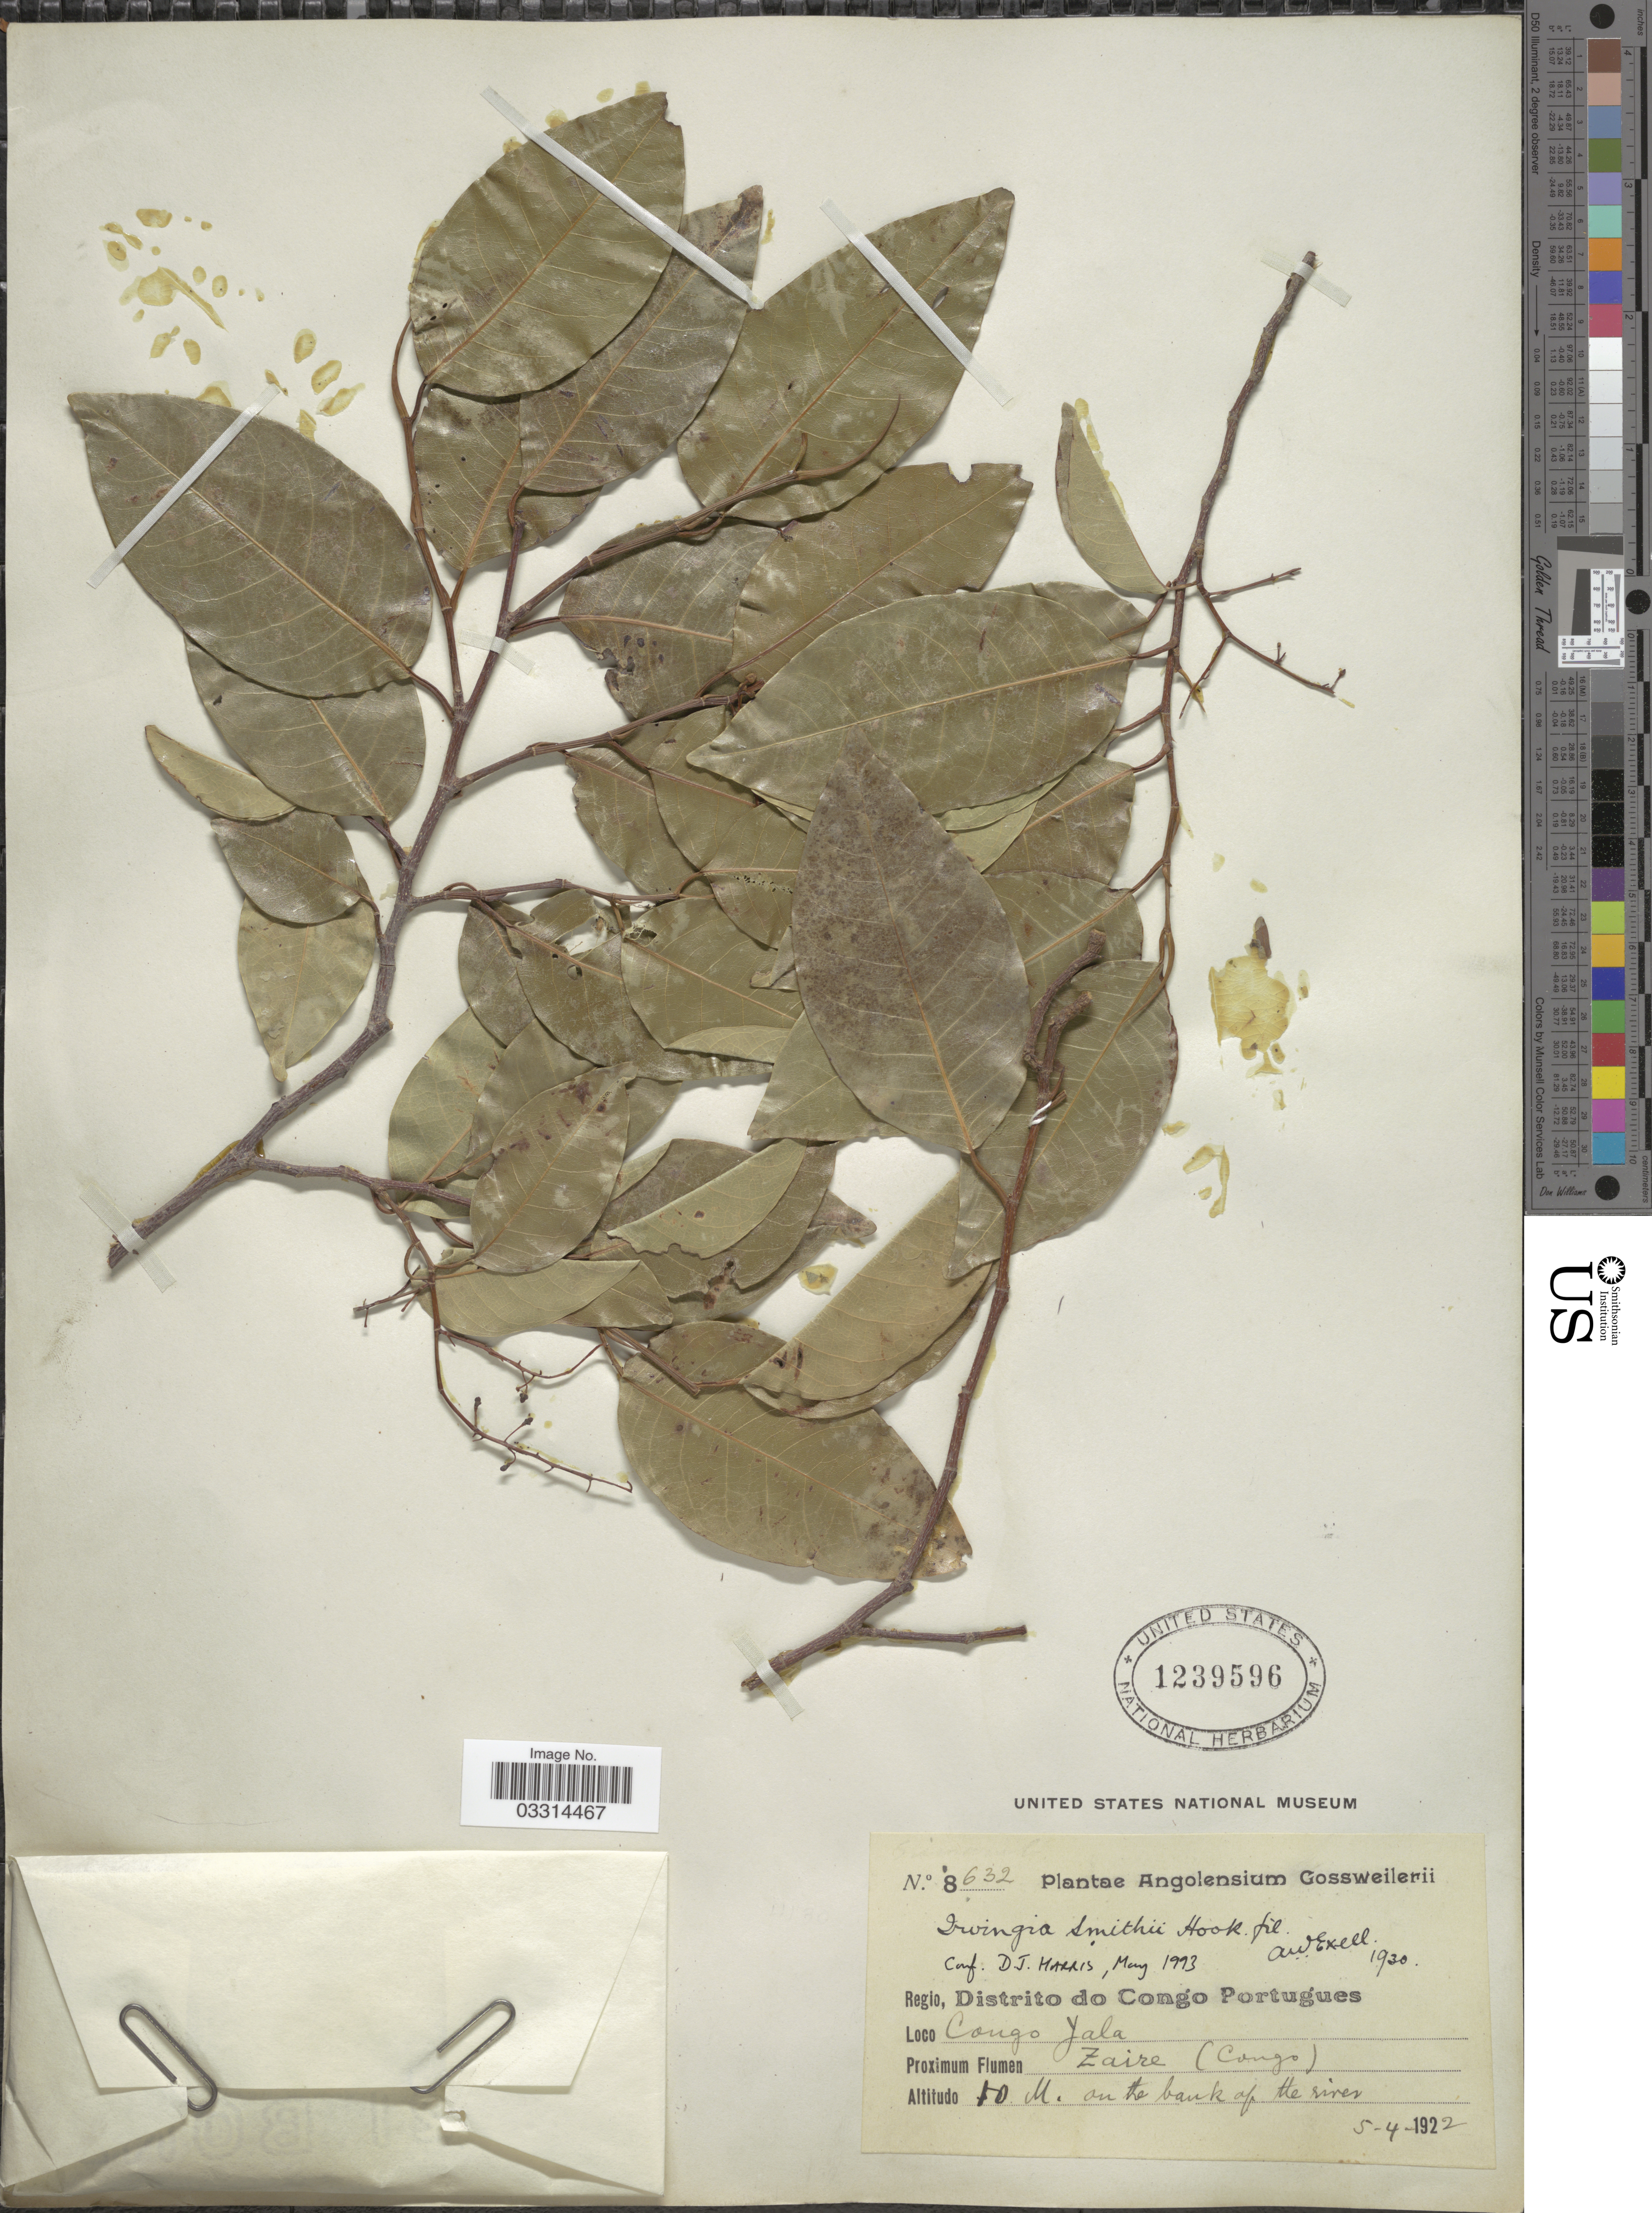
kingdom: Plantae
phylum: Tracheophyta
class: Magnoliopsida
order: Malpighiales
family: Irvingiaceae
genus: Irvingia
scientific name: Irvingia smithii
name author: Hook. f.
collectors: -. Gossweiler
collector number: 8632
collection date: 1922-04-05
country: Angola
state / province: Zaire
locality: Regio, Distrito do Congo Portugues. Congo Yala. Proximum Flumen Zaire. On the bank of the river.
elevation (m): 10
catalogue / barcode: US 1239596